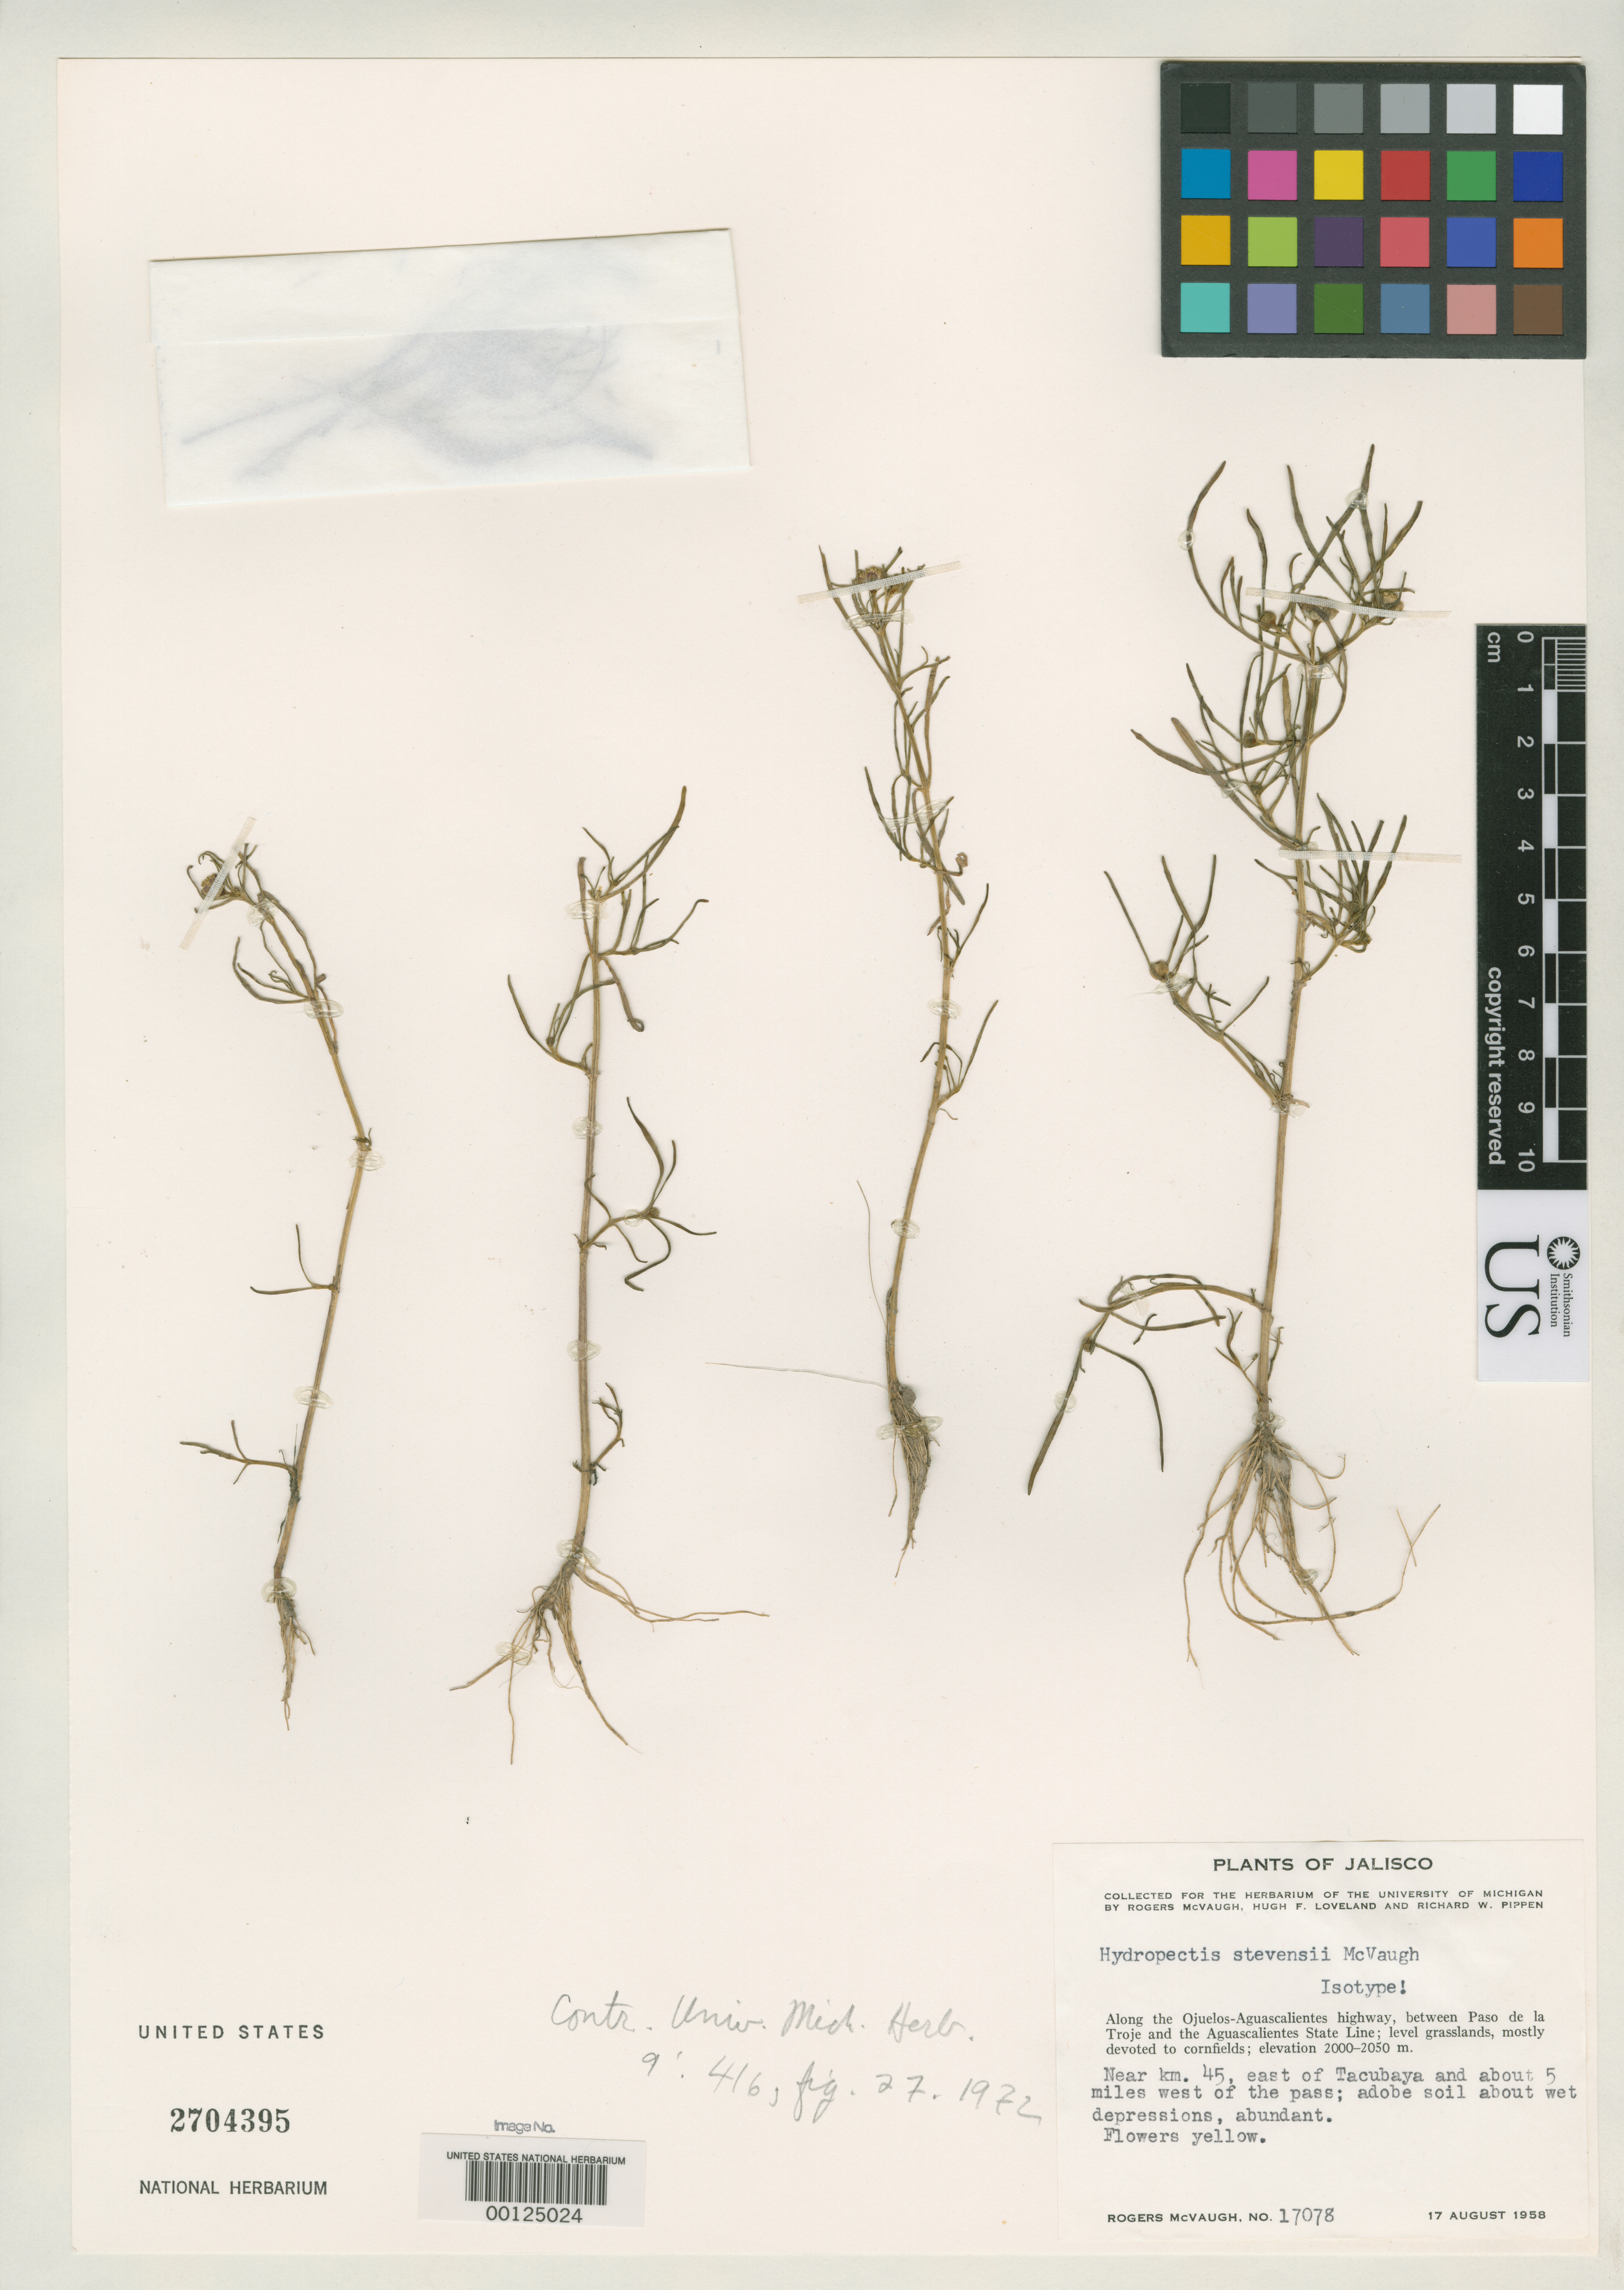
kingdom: Plantae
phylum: Tracheophyta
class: Magnoliopsida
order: Asterales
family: Asteraceae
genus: Hydropectis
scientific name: Hydropectis stevensii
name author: McVaugh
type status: Isotype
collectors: R. McVaugh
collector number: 17078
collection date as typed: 17 Aug 1958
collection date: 1958-08-17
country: Mexico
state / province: Jalisco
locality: Ojuelos - Aguascalientes highway, between Paso de La Troje and the Aguascalientes state line.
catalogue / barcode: US 2704395